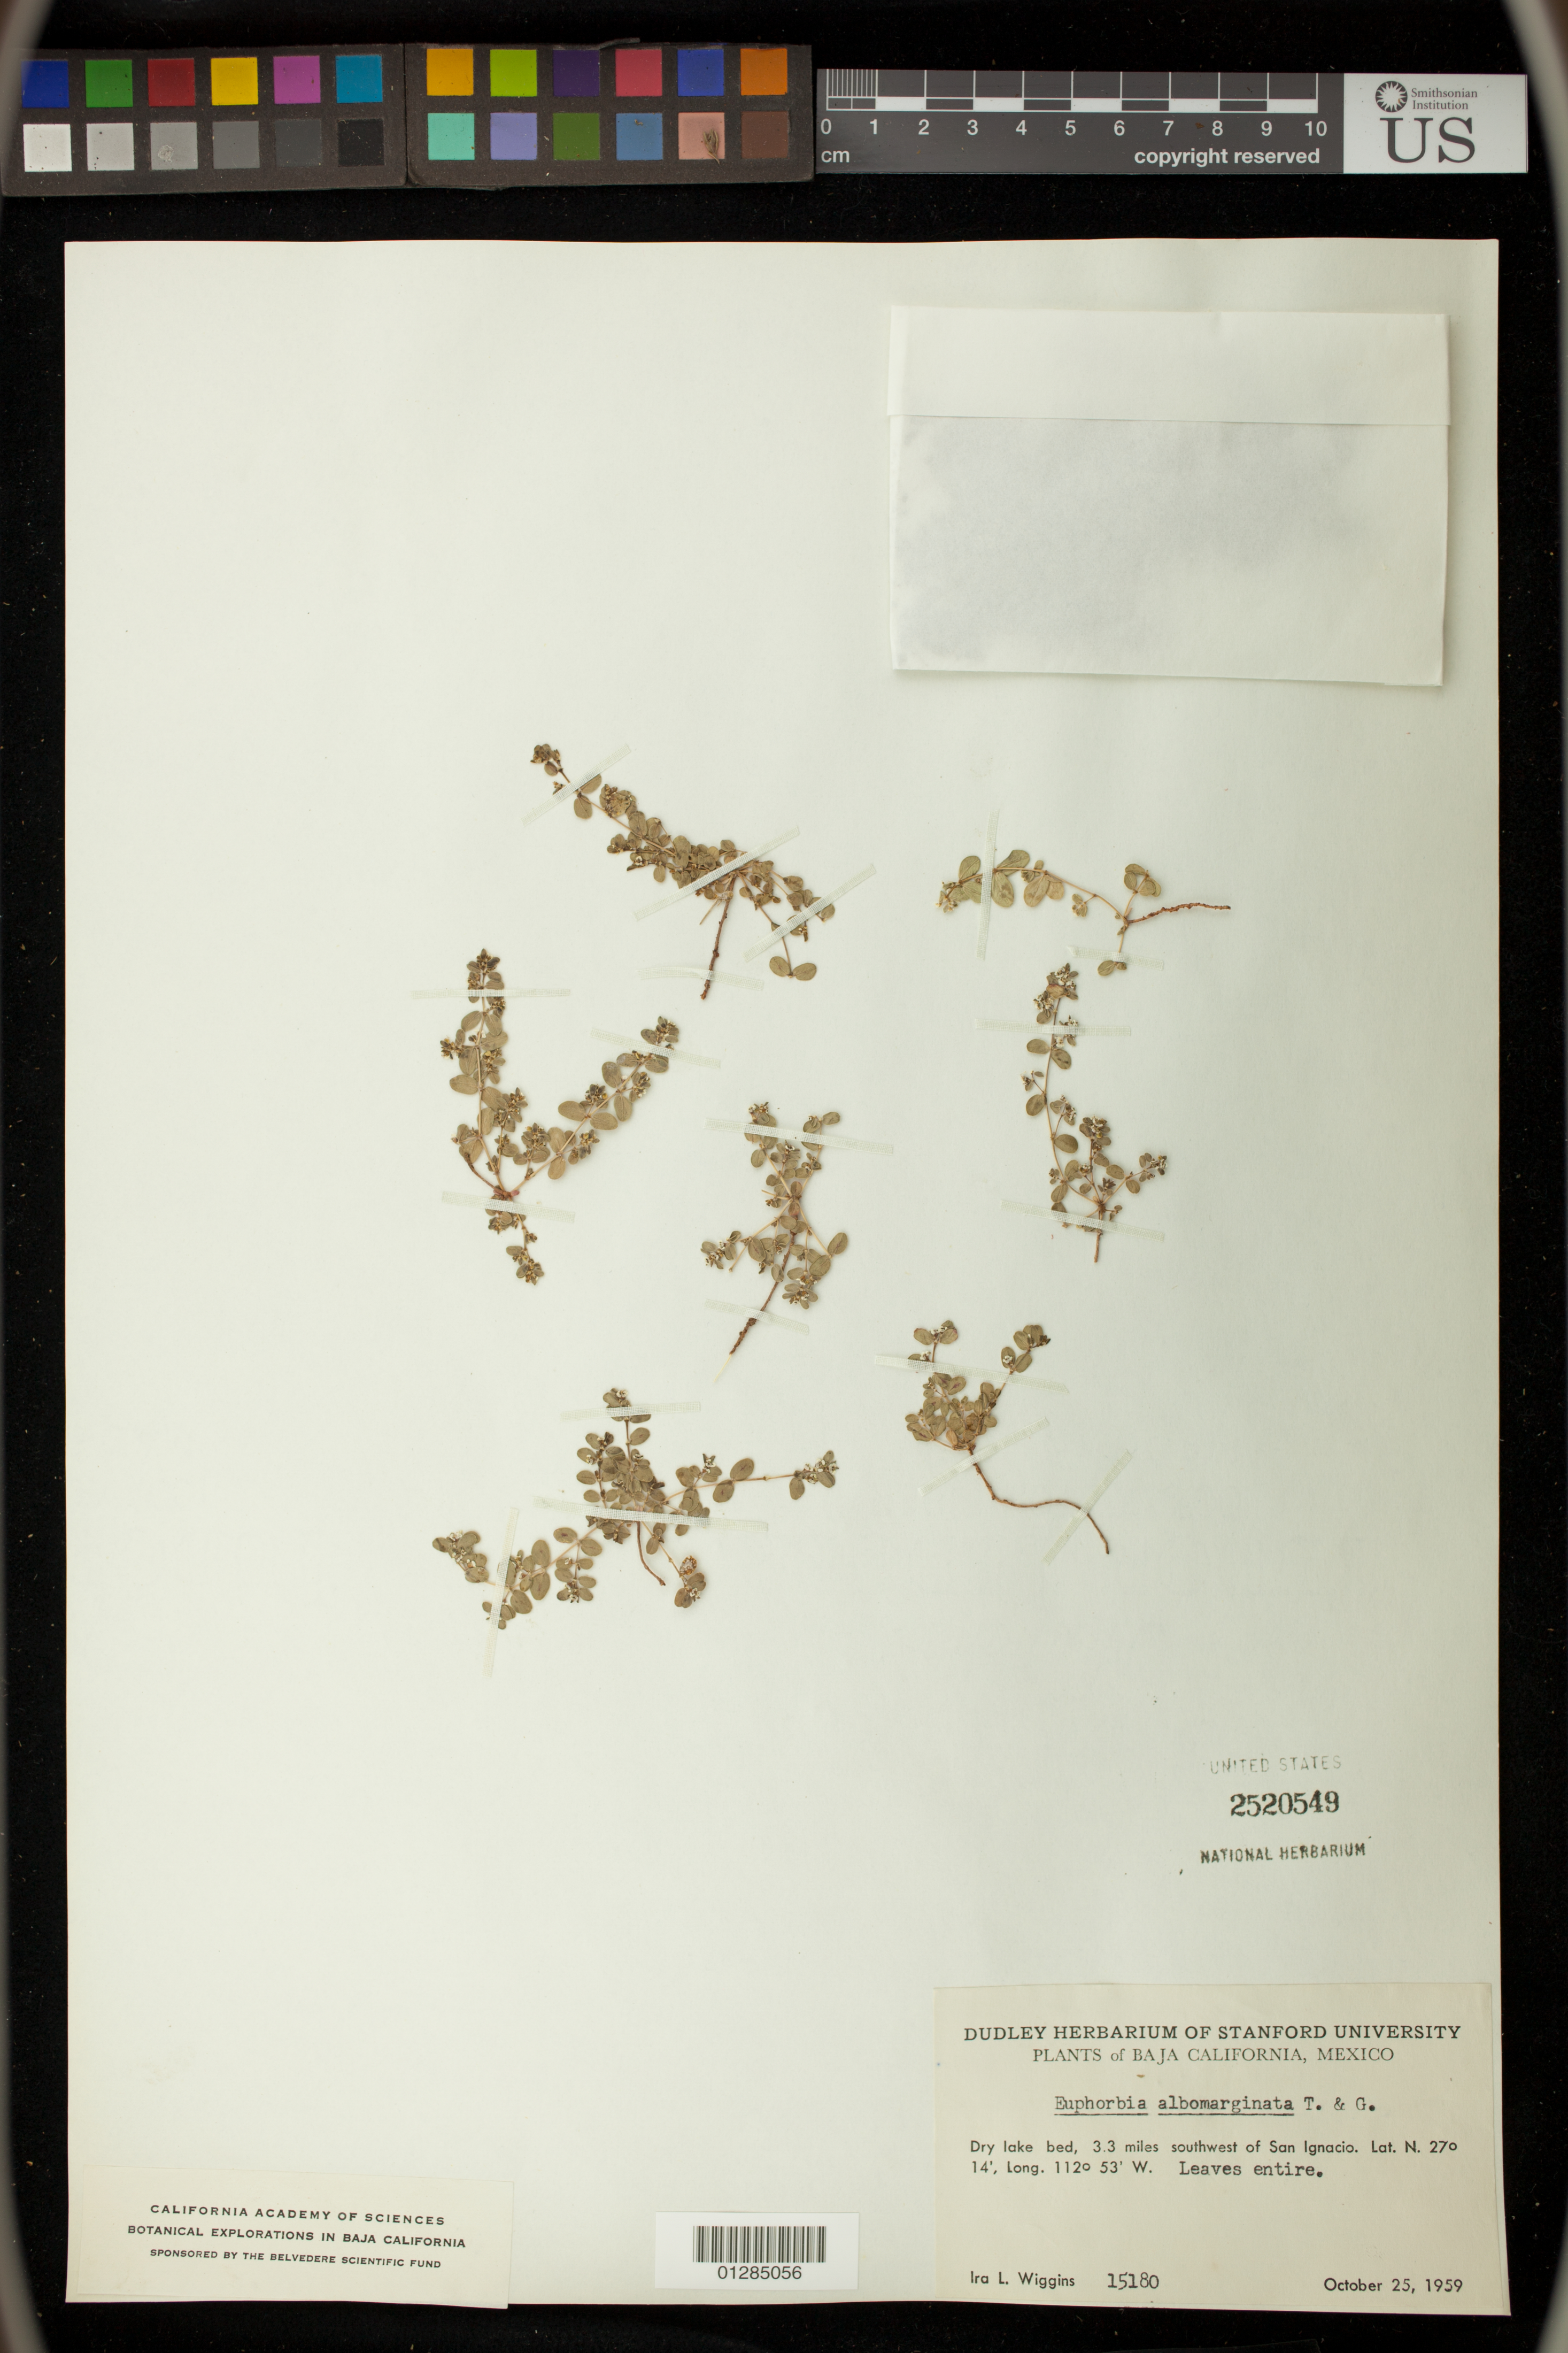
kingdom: Plantae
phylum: Tracheophyta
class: Magnoliopsida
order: Malpighiales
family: Euphorbiaceae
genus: Euphorbia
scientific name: Euphorbia albomarginata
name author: Torr. & A. Gray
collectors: I. L. Wiggins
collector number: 15180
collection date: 1959-10-25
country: Mexico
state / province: Baja California Sur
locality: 3.3 miles southwest of San Ignacio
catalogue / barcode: US 2520549